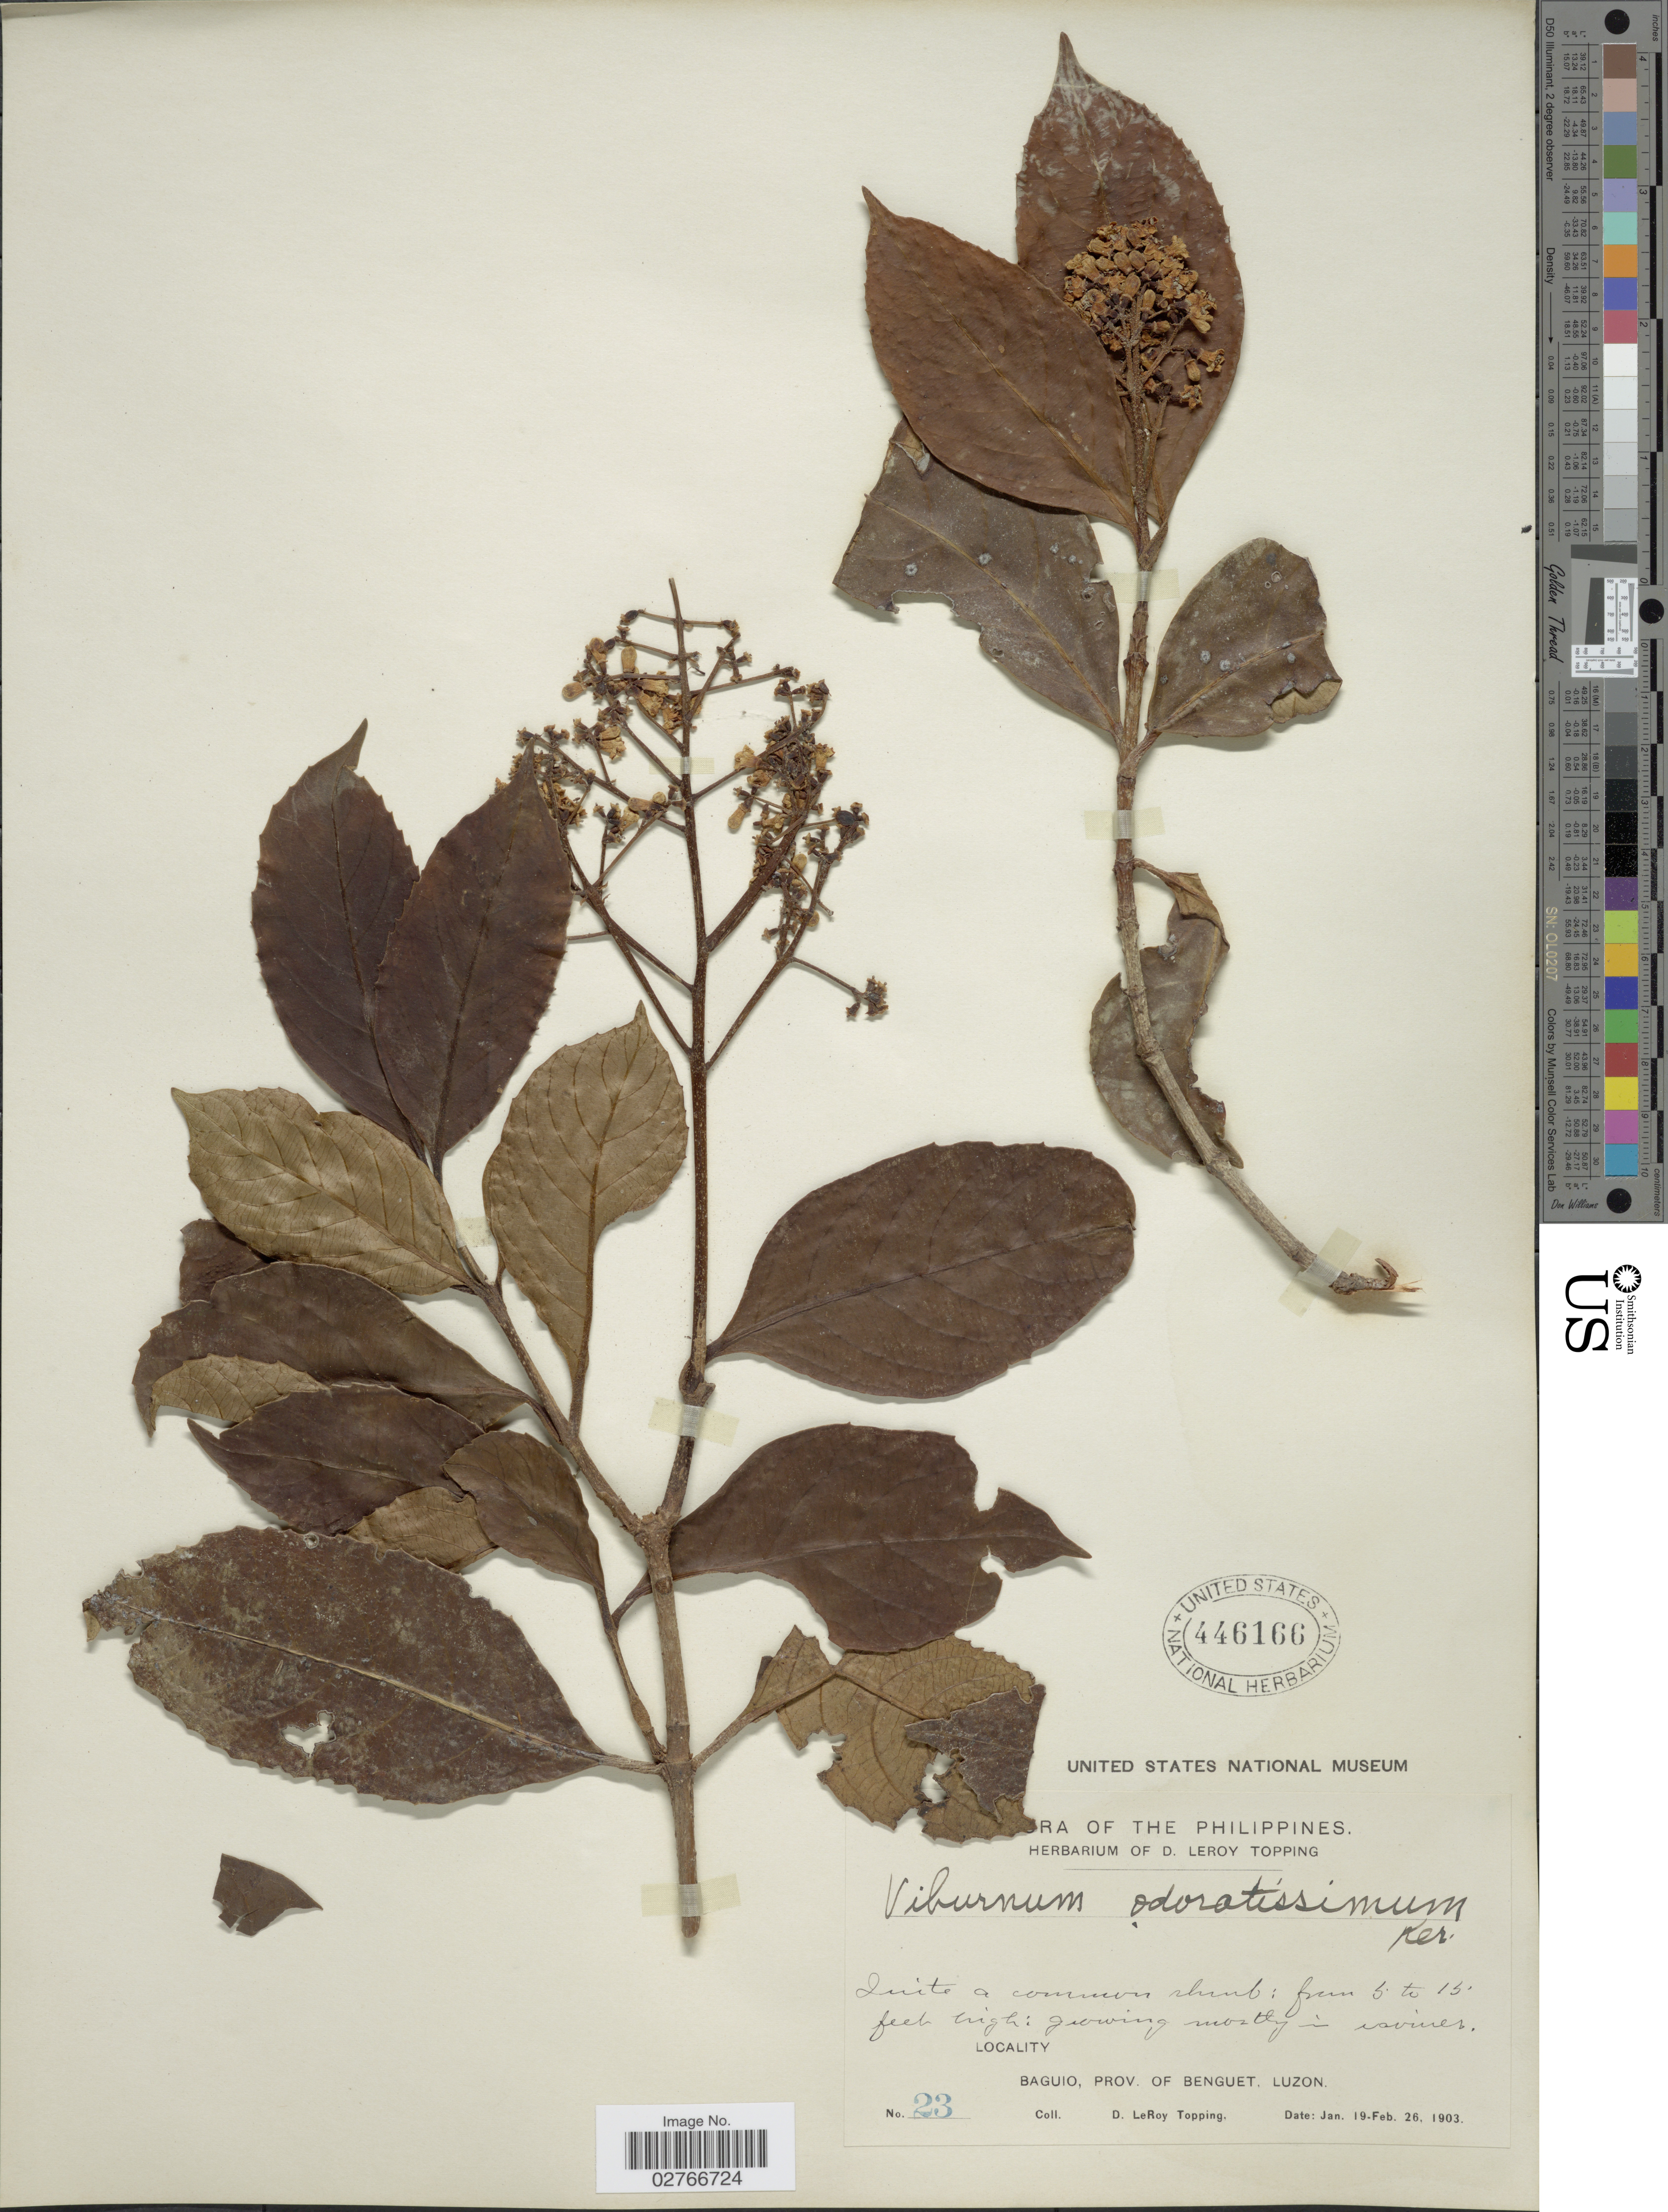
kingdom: Plantae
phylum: Tracheophyta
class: Magnoliopsida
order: Dipsacales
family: Viburnaceae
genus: Viburnum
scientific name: Viburnum odoratissimum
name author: Ker Gawl.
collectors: D. L. Topping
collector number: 23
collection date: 1903-01-19/1903-02-26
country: Philippines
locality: Baguio, Prov. of Benguet, Luzon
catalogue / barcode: US 446166